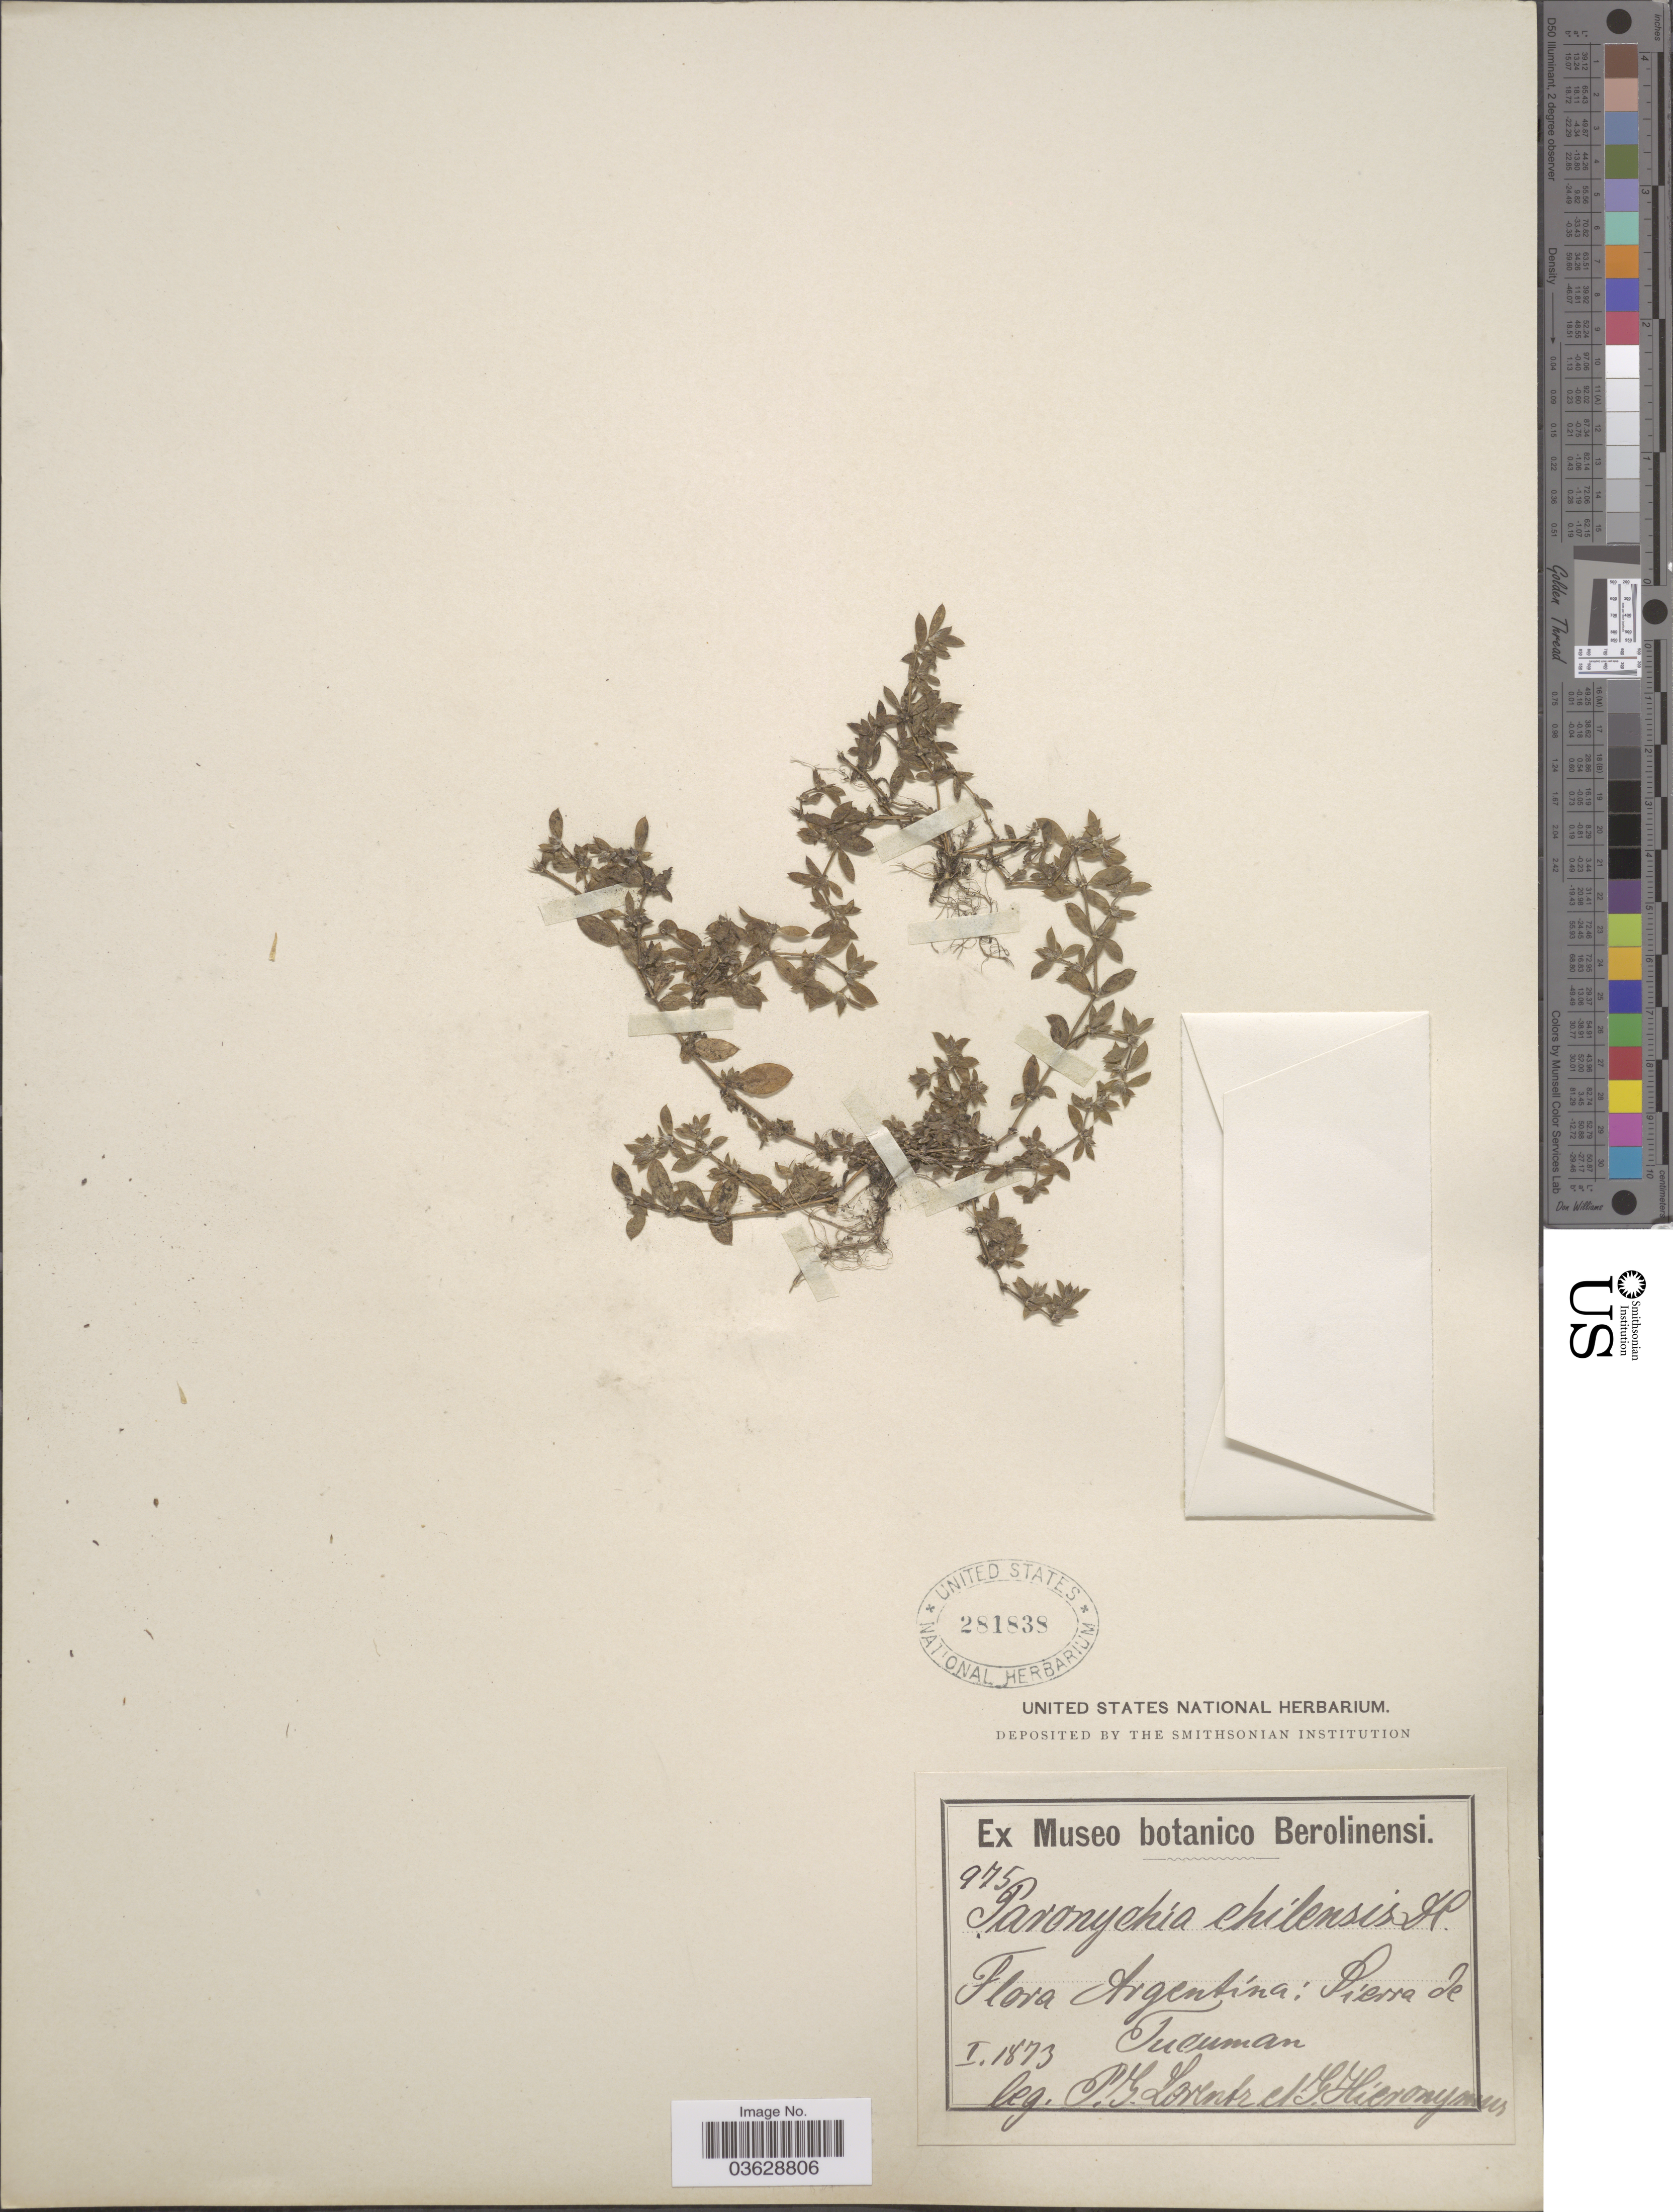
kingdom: Plantae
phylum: Tracheophyta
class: Magnoliopsida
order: Caryophyllales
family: Caryophyllaceae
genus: Paronychia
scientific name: Paronychia communis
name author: Cambess.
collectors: P. G. Lorentz & G. H. Hieronymus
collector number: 975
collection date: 1873-01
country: Argentina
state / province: Tucuman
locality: Sierra de Tucuman.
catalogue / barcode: US 281838